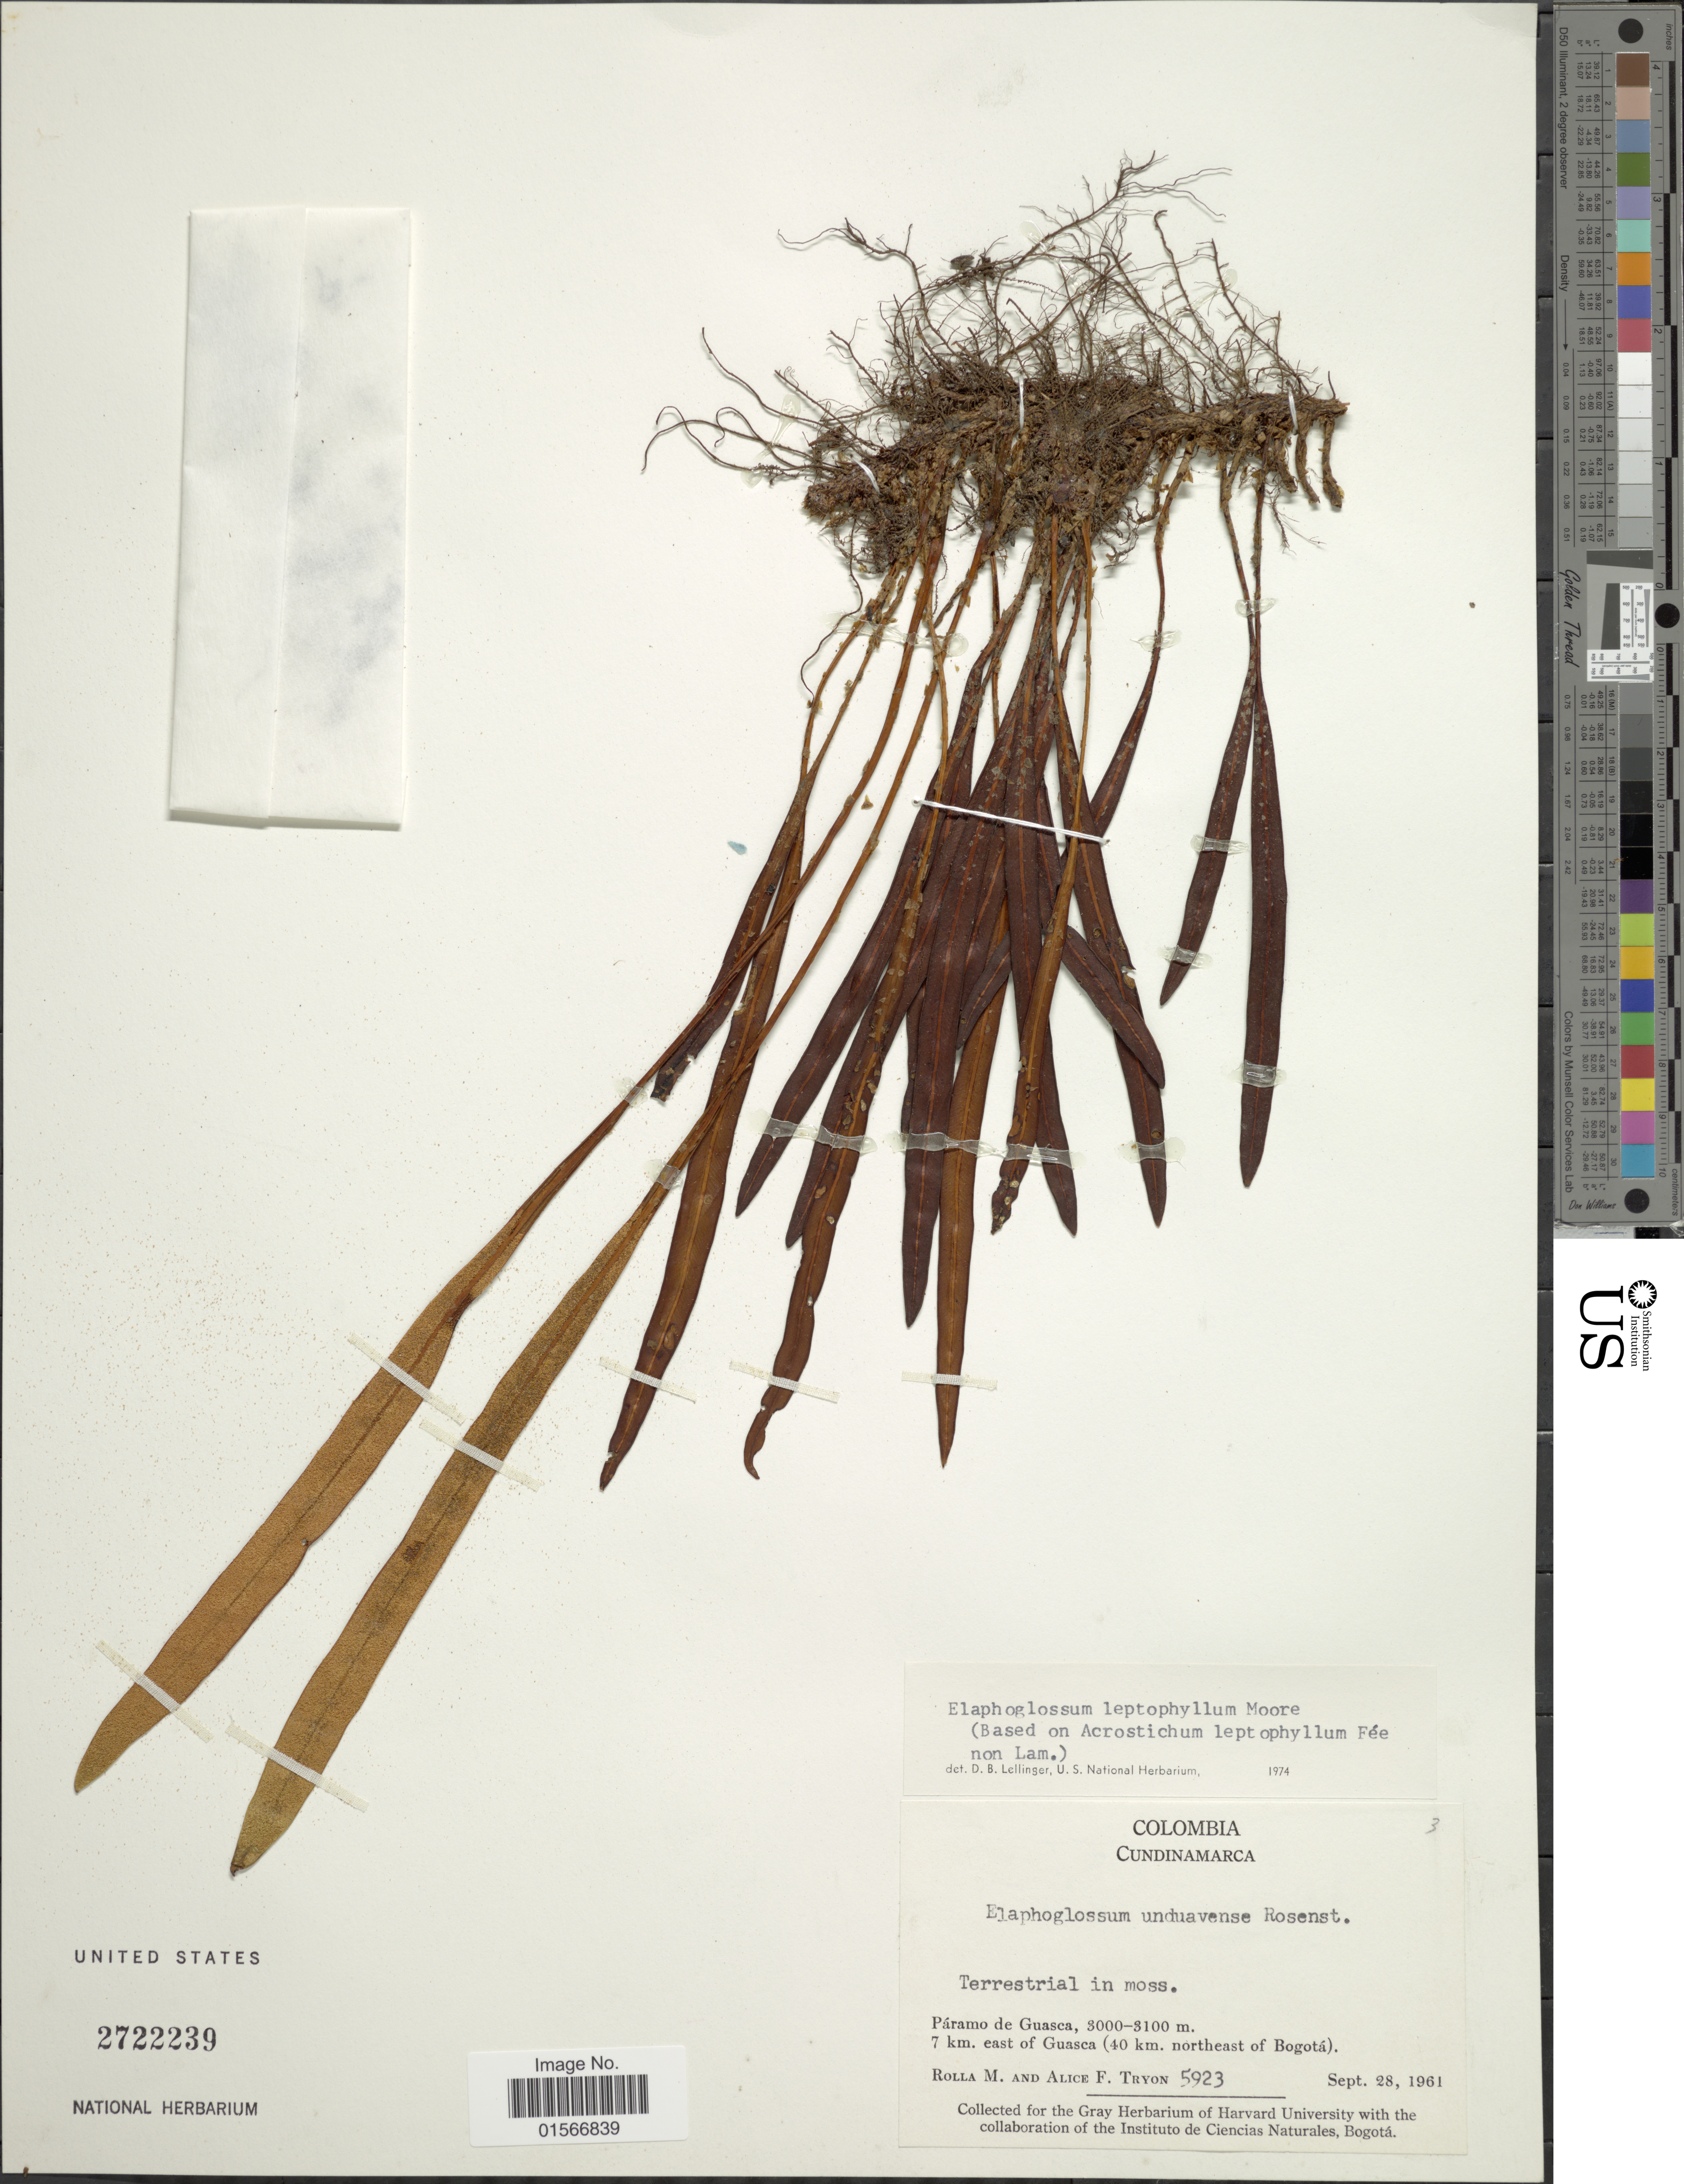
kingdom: Plantae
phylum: Tracheophyta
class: Polypodiopsida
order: Polypodiales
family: Dryopteridaceae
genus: Elaphoglossum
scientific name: Elaphoglossum leptophyllum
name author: (Fée) T. Moore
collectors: R. M. Tryon & A. F. Tryon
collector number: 5923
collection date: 1961-09-29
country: Colombia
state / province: Cundinamarca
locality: Páramo de Guasca, 7 km. east of Guasca (40 km. northeast of Bogotá)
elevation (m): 3000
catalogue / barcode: US 2722239